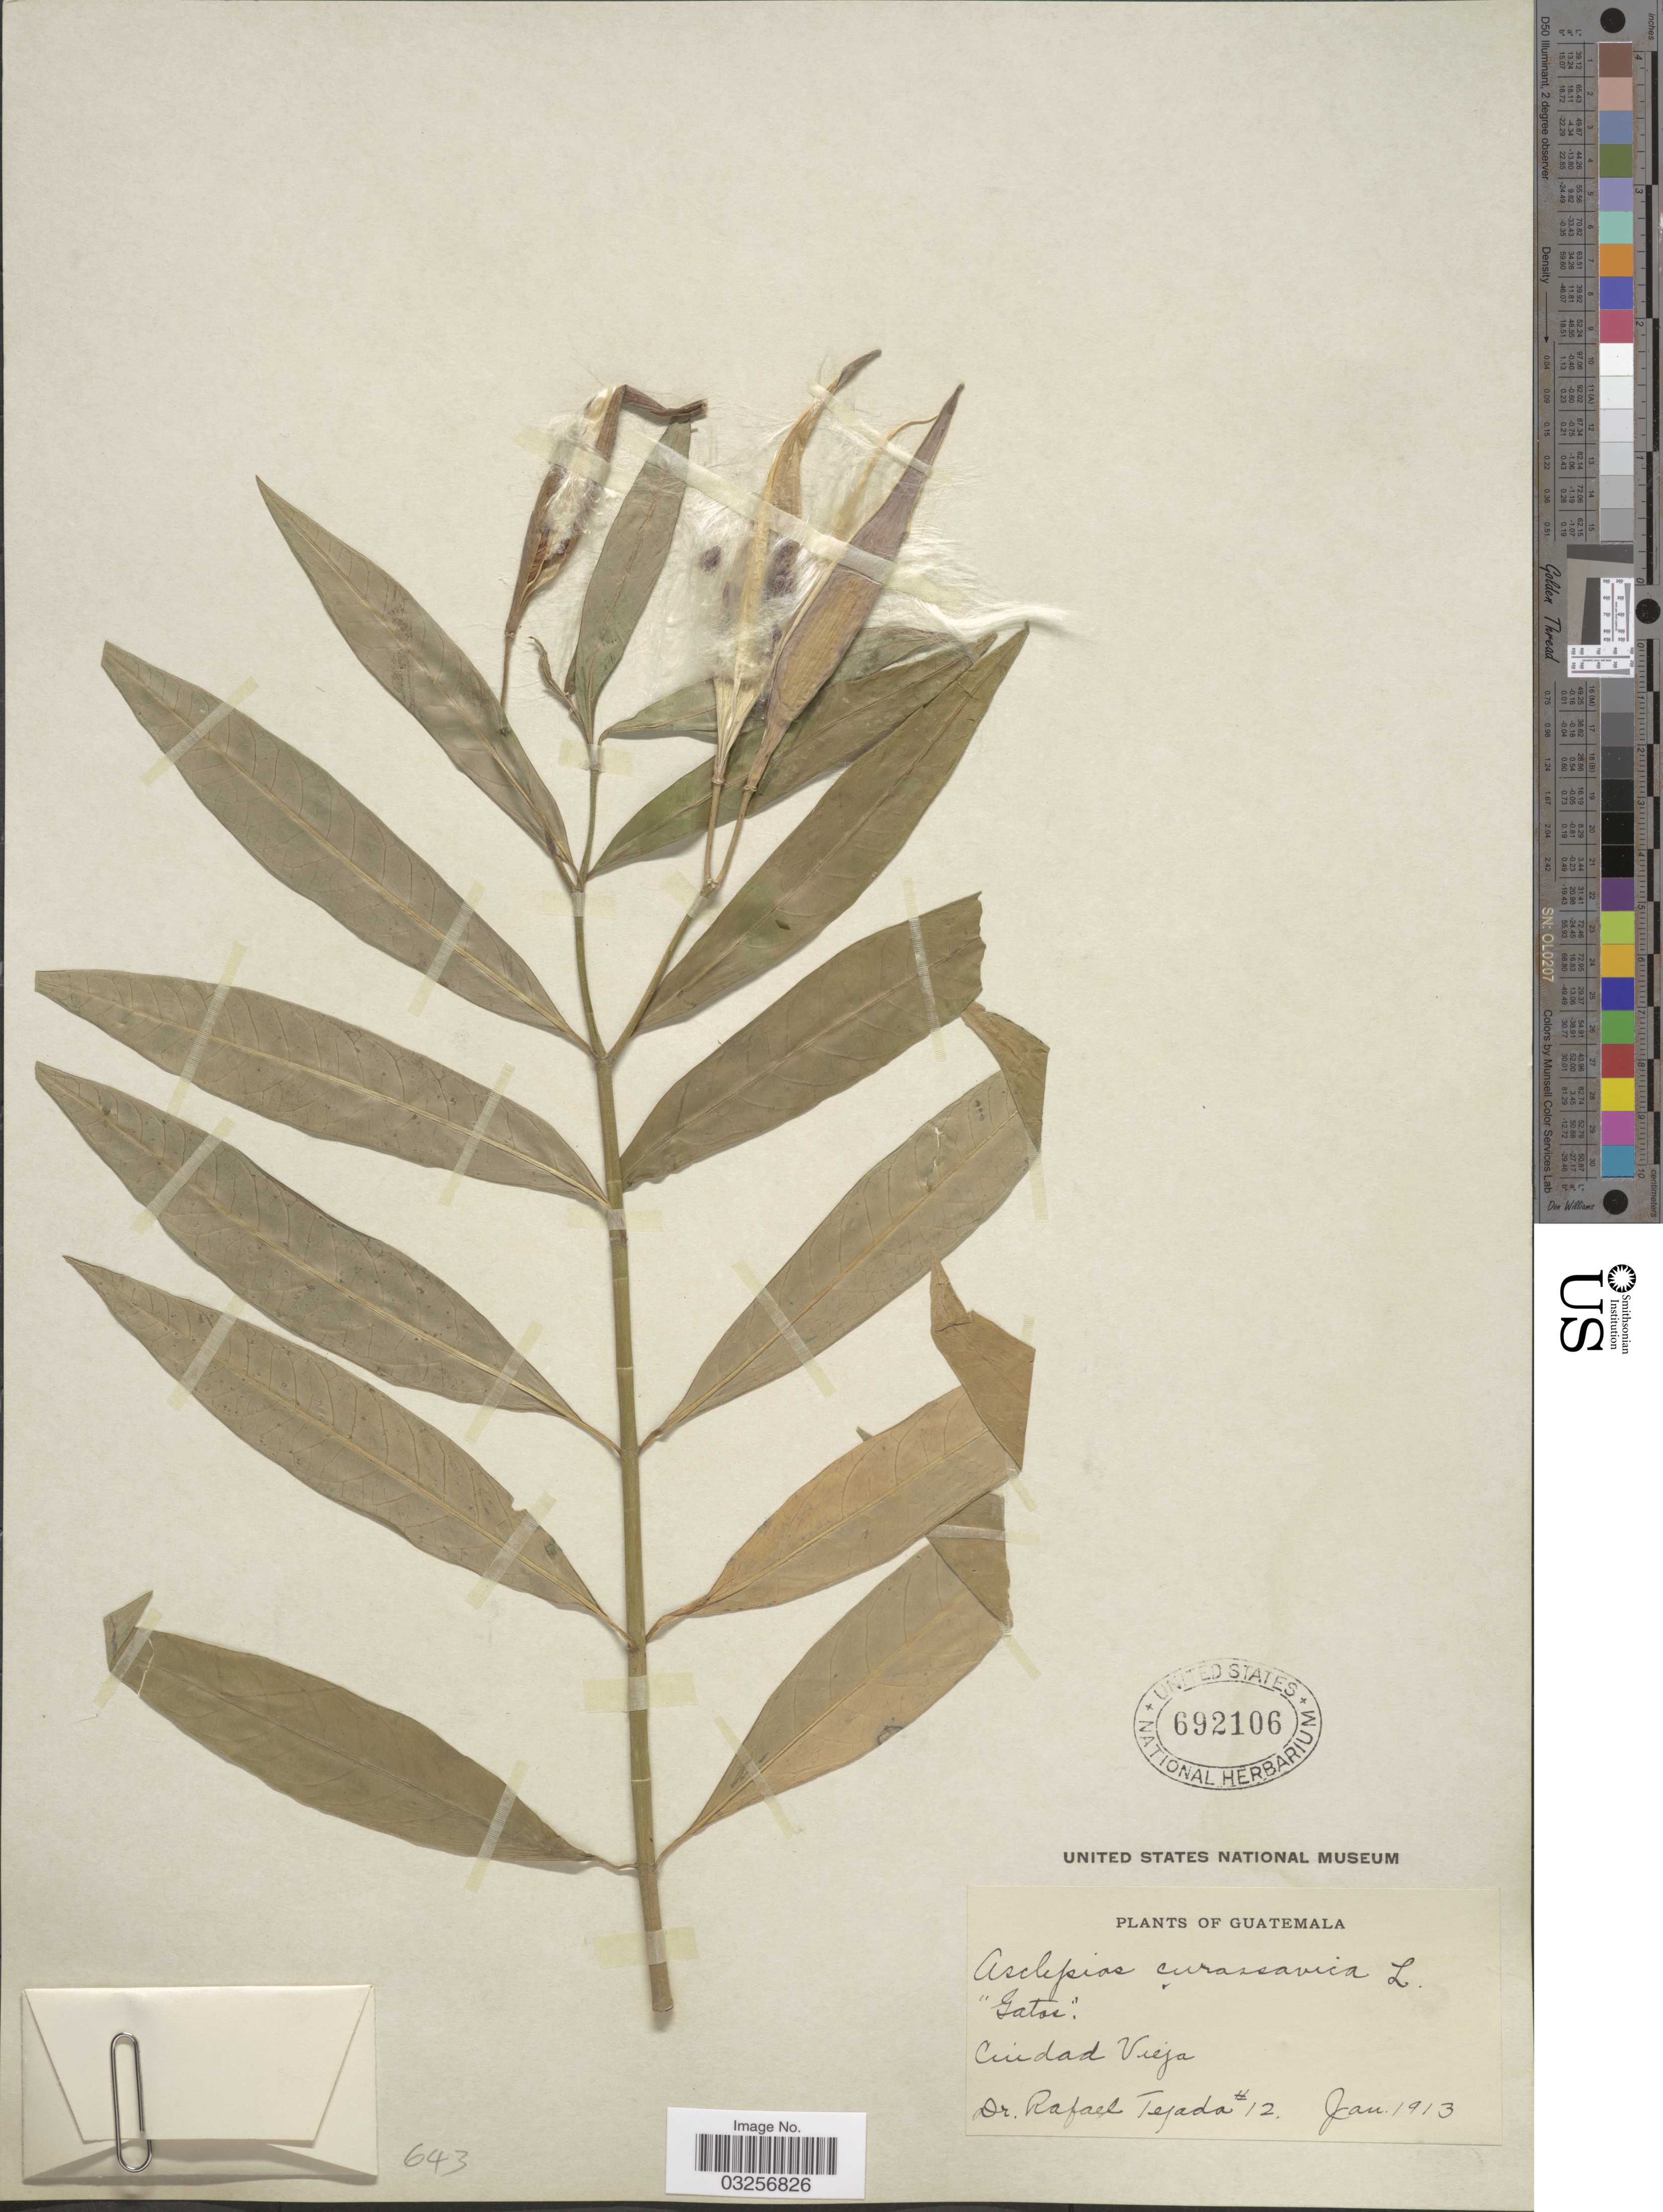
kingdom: Plantae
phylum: Tracheophyta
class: Magnoliopsida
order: Gentianales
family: Apocynaceae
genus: Asclepias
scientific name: Asclepias curassavica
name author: L.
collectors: R. Tejada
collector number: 12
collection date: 1913-01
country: Guatemala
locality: Ciudad Vieja.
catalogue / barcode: US 692106